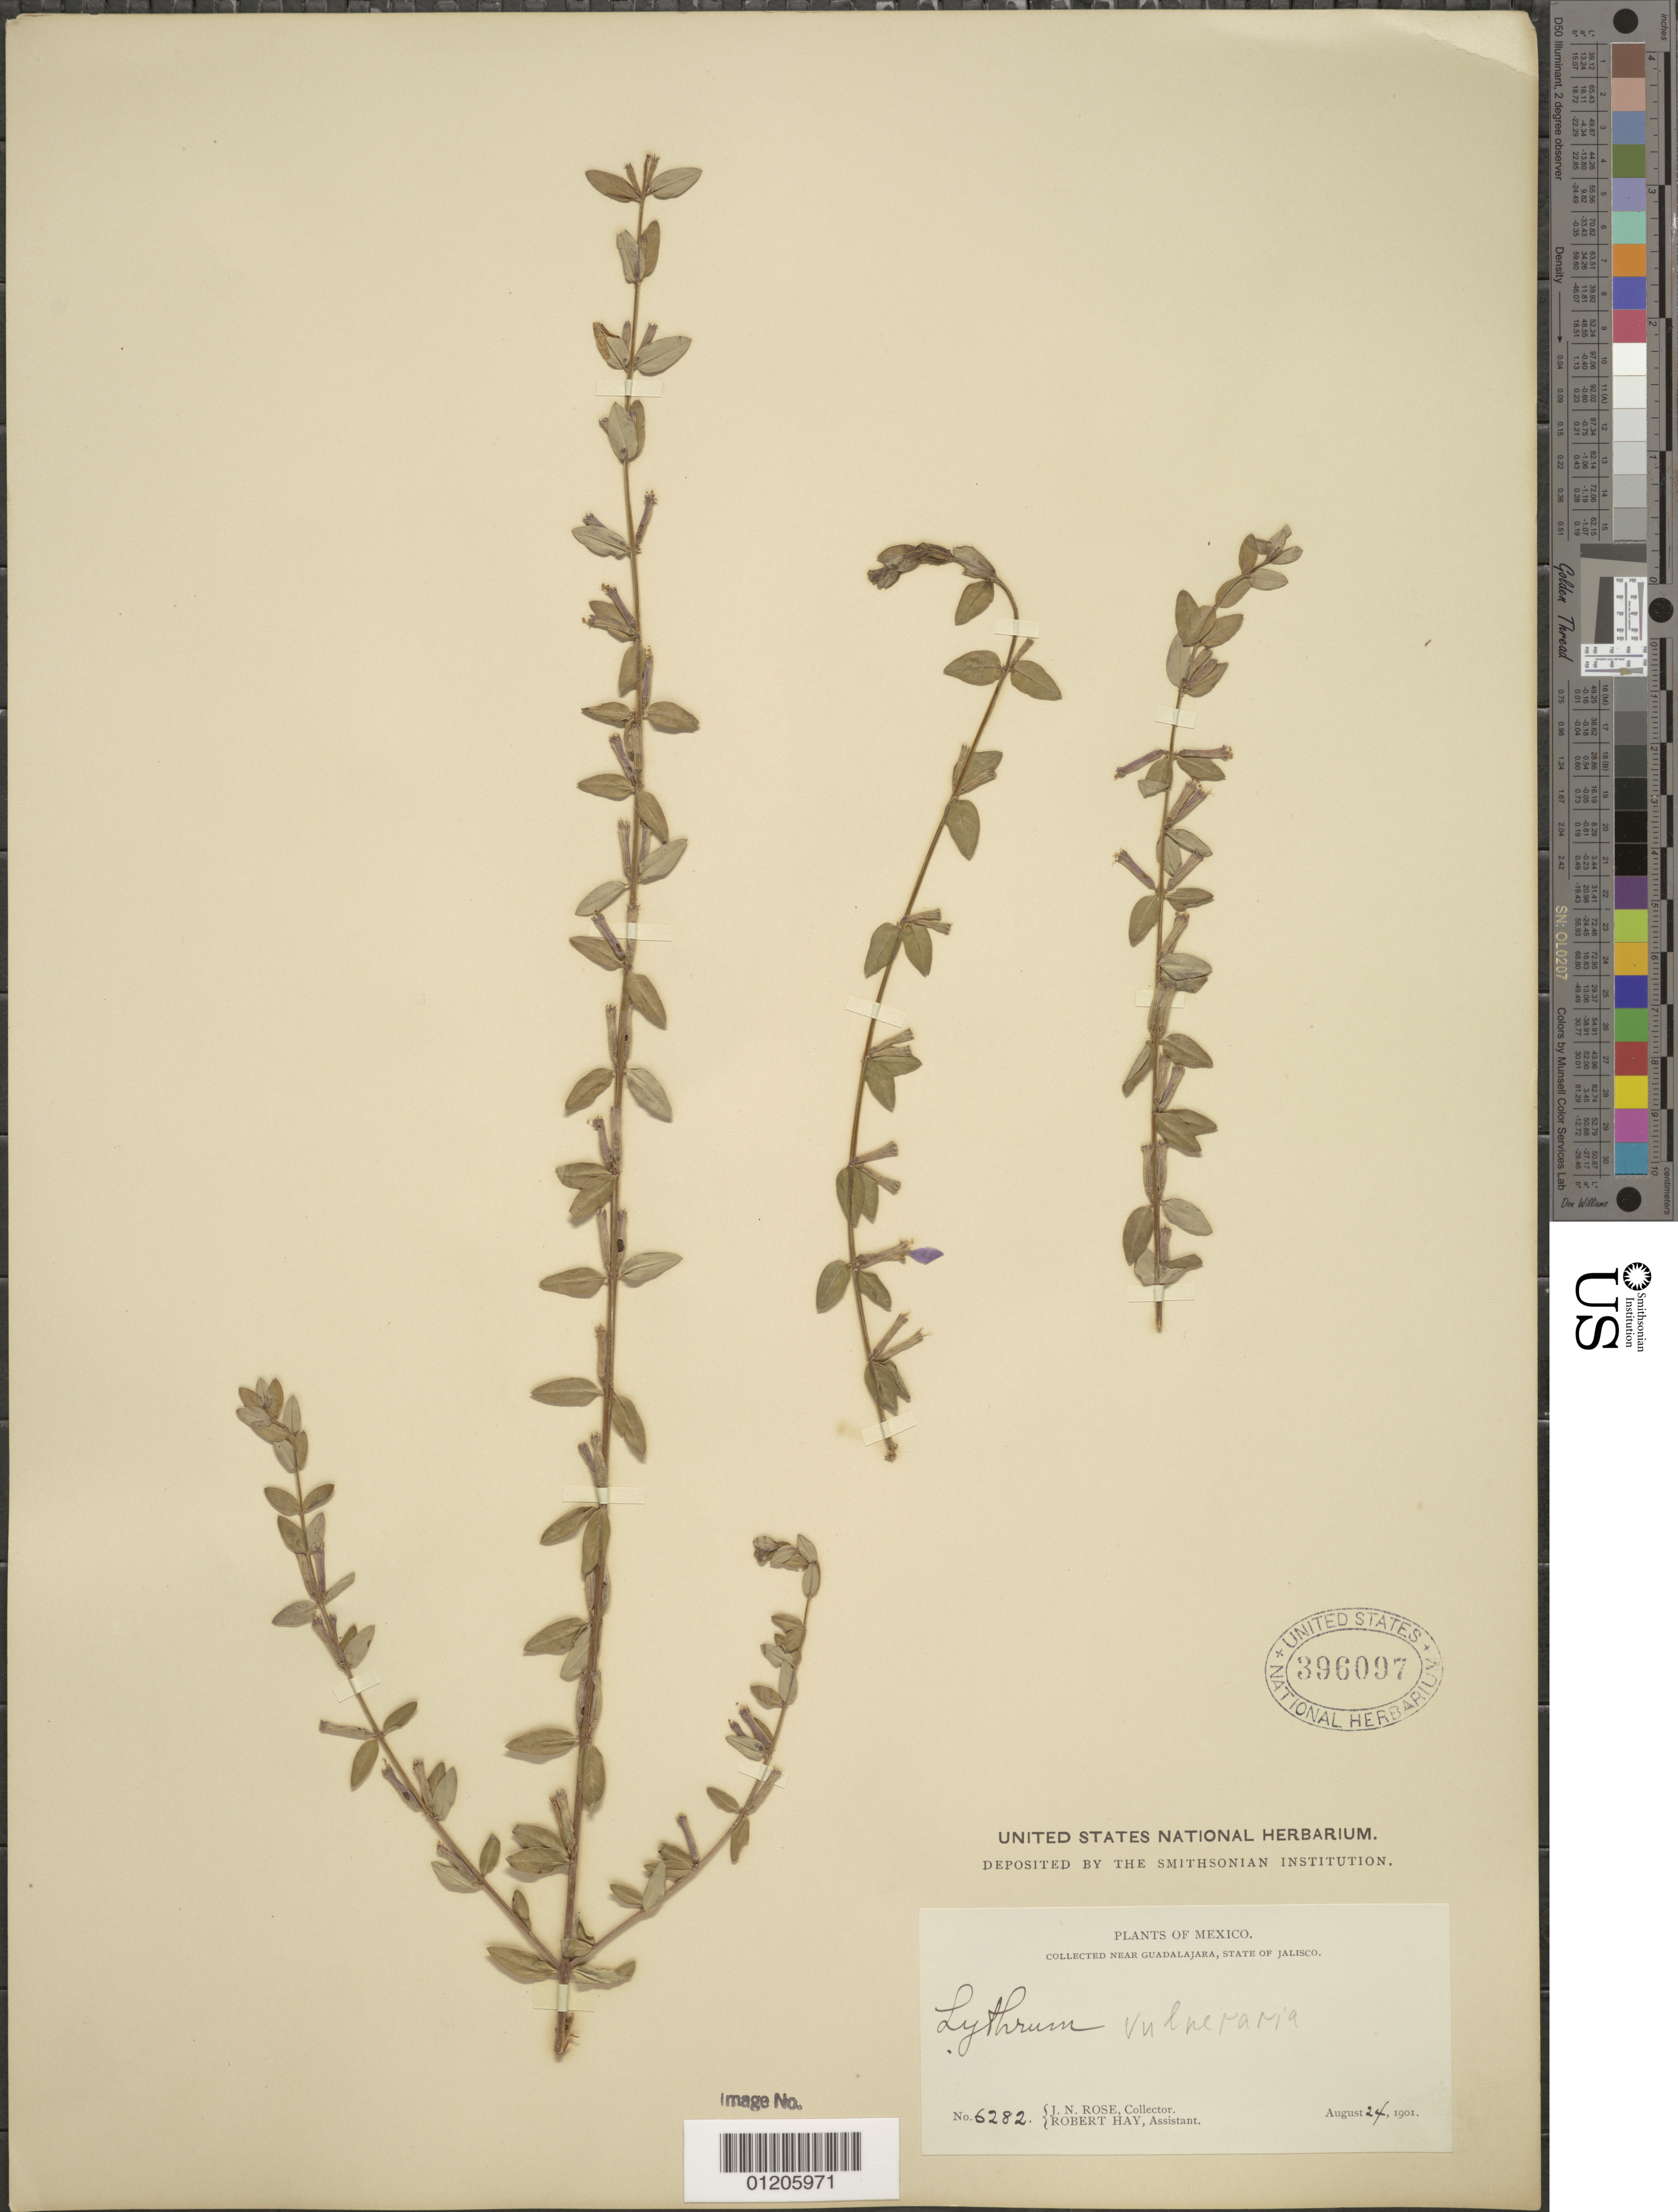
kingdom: Plantae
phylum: Tracheophyta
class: Magnoliopsida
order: Myrtales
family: Lythraceae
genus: Lythrum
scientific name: Lythrum vulneraria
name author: Aiton ex Schrank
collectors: J. N. Rose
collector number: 6282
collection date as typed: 24 Aug 1901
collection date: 1901-08-24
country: Mexico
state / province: Jalisco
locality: Near Guadalajara.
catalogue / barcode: US 396097